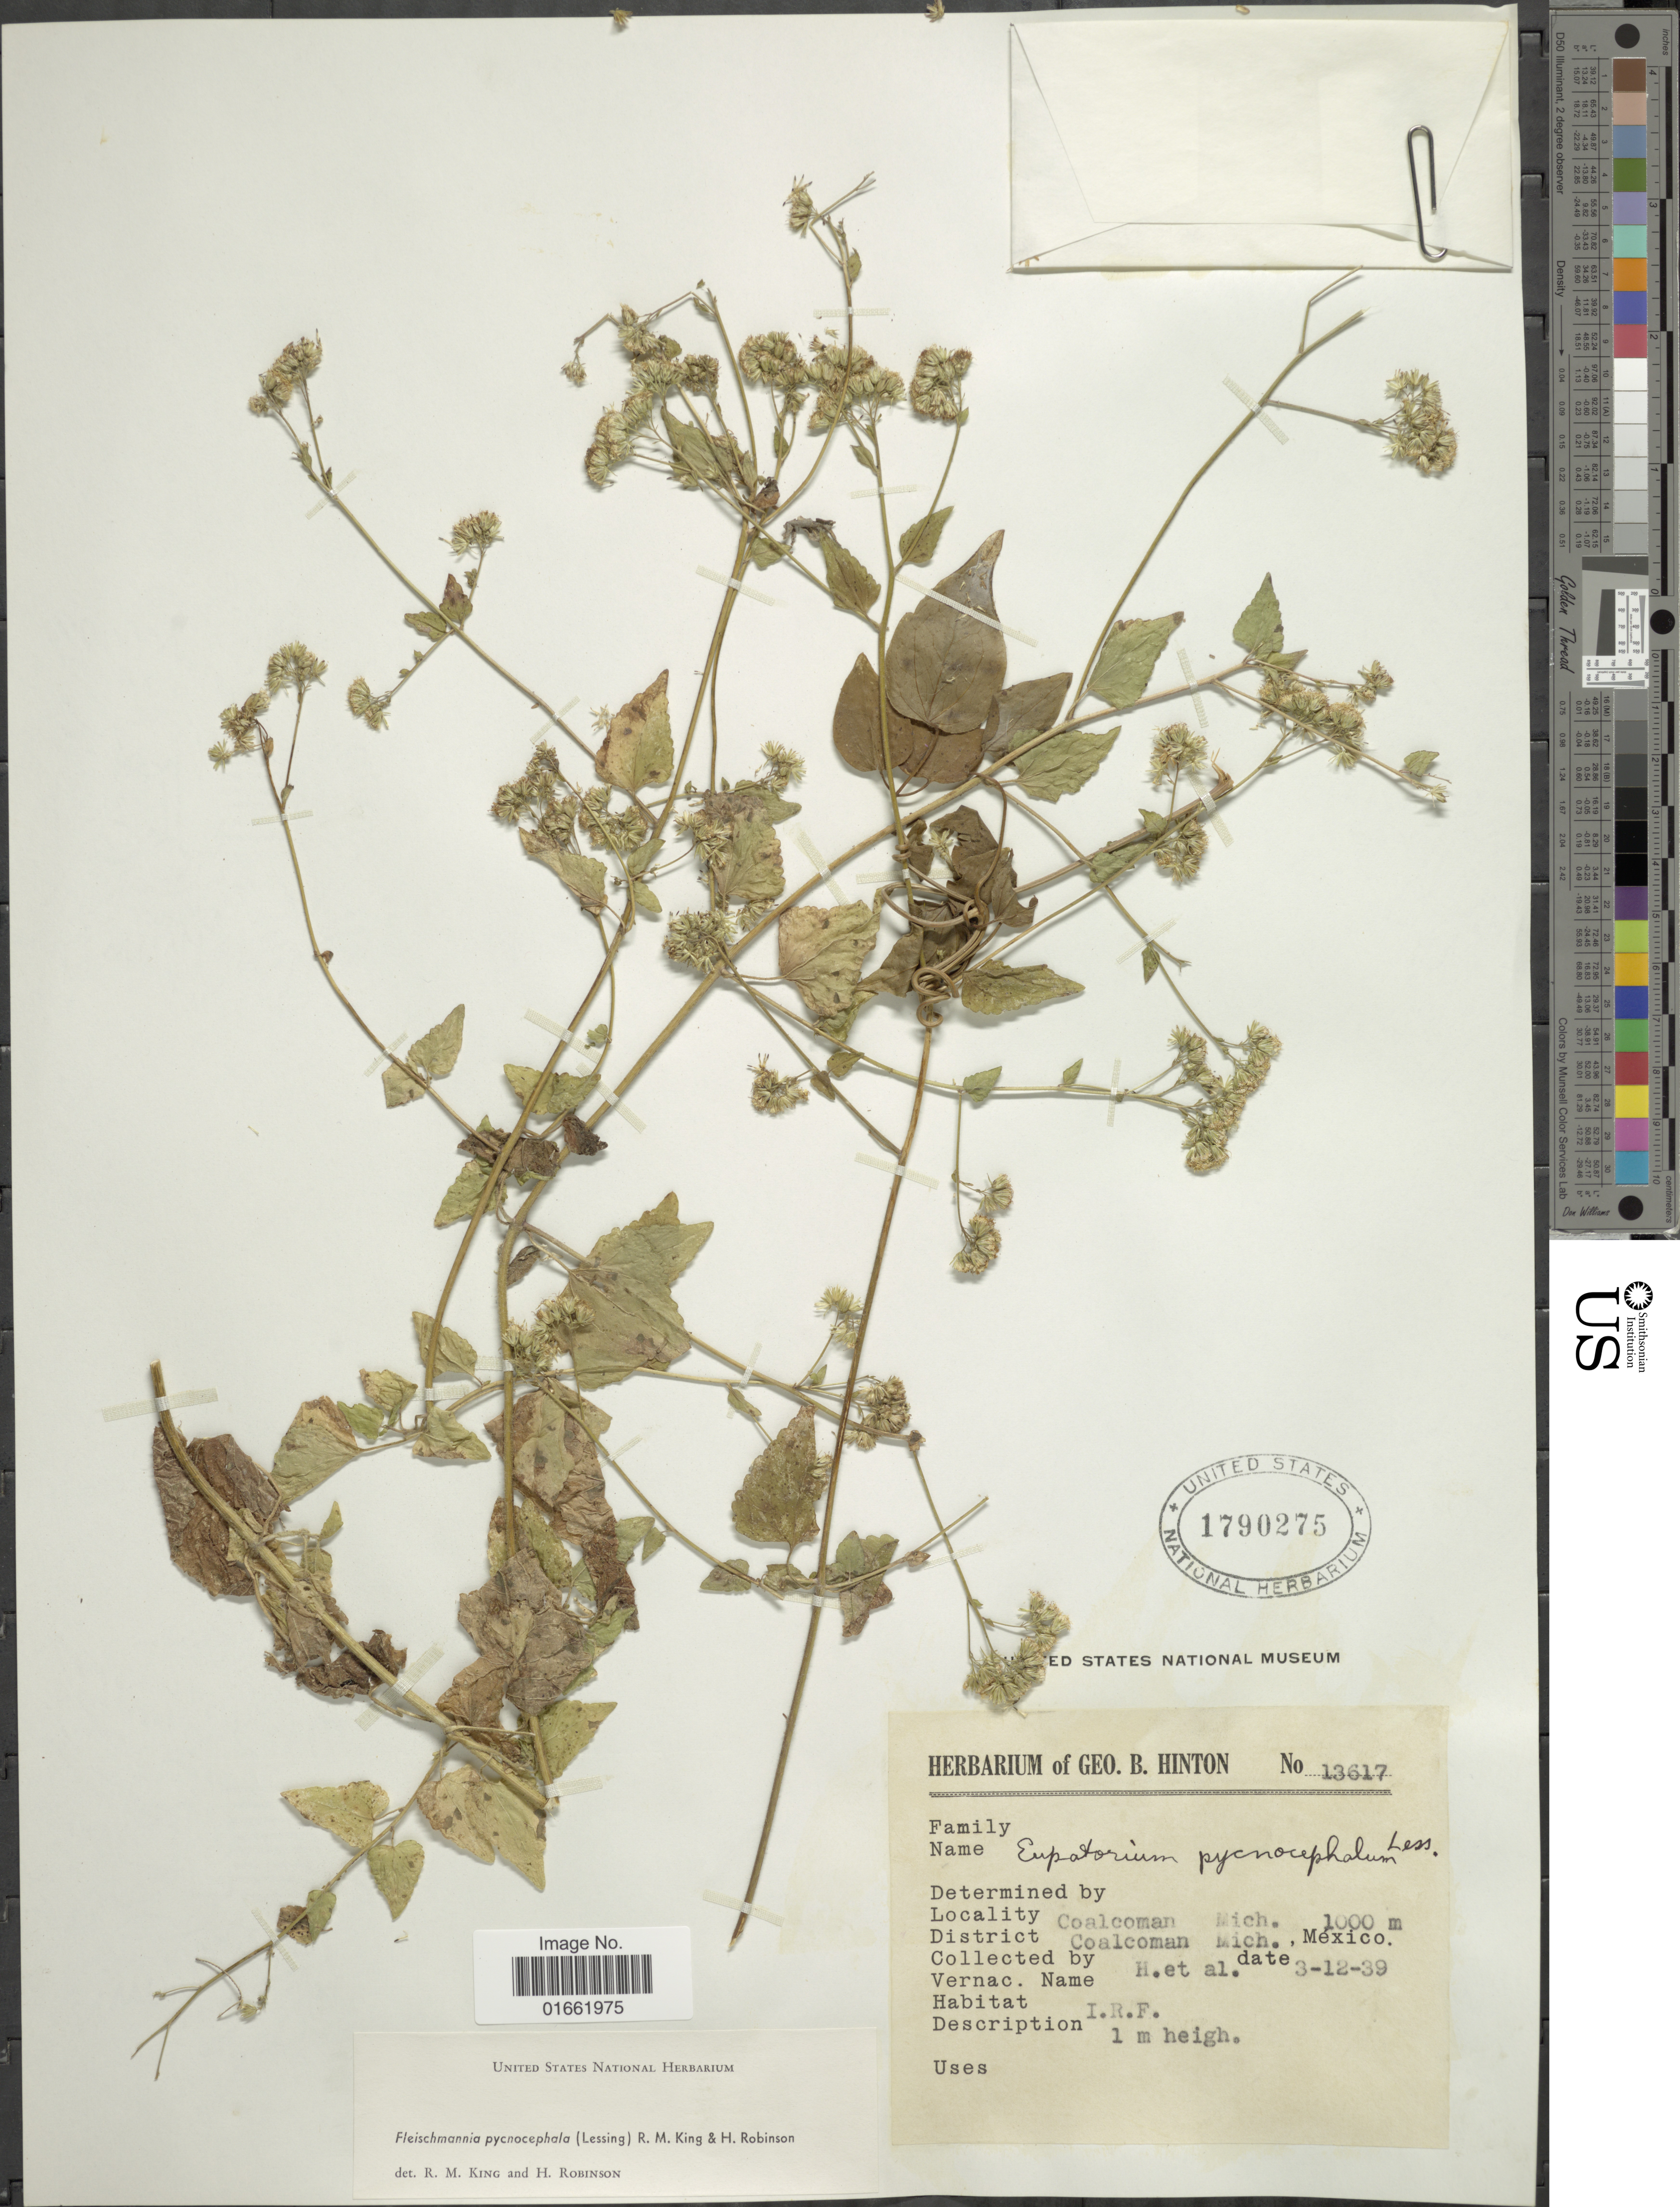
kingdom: Plantae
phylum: Tracheophyta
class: Magnoliopsida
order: Asterales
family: Asteraceae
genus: Fleischmannia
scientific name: Fleischmannia pycnocephala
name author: (Less.) R.M. King & H. Rob.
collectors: G. B. Hinton & et al.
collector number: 13617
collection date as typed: Transcribed d/m/y: 3/12/39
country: Mexico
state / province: Michoacán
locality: Coalcoman Mich. District Coalcoman Mich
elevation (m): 1000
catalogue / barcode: US 1790275